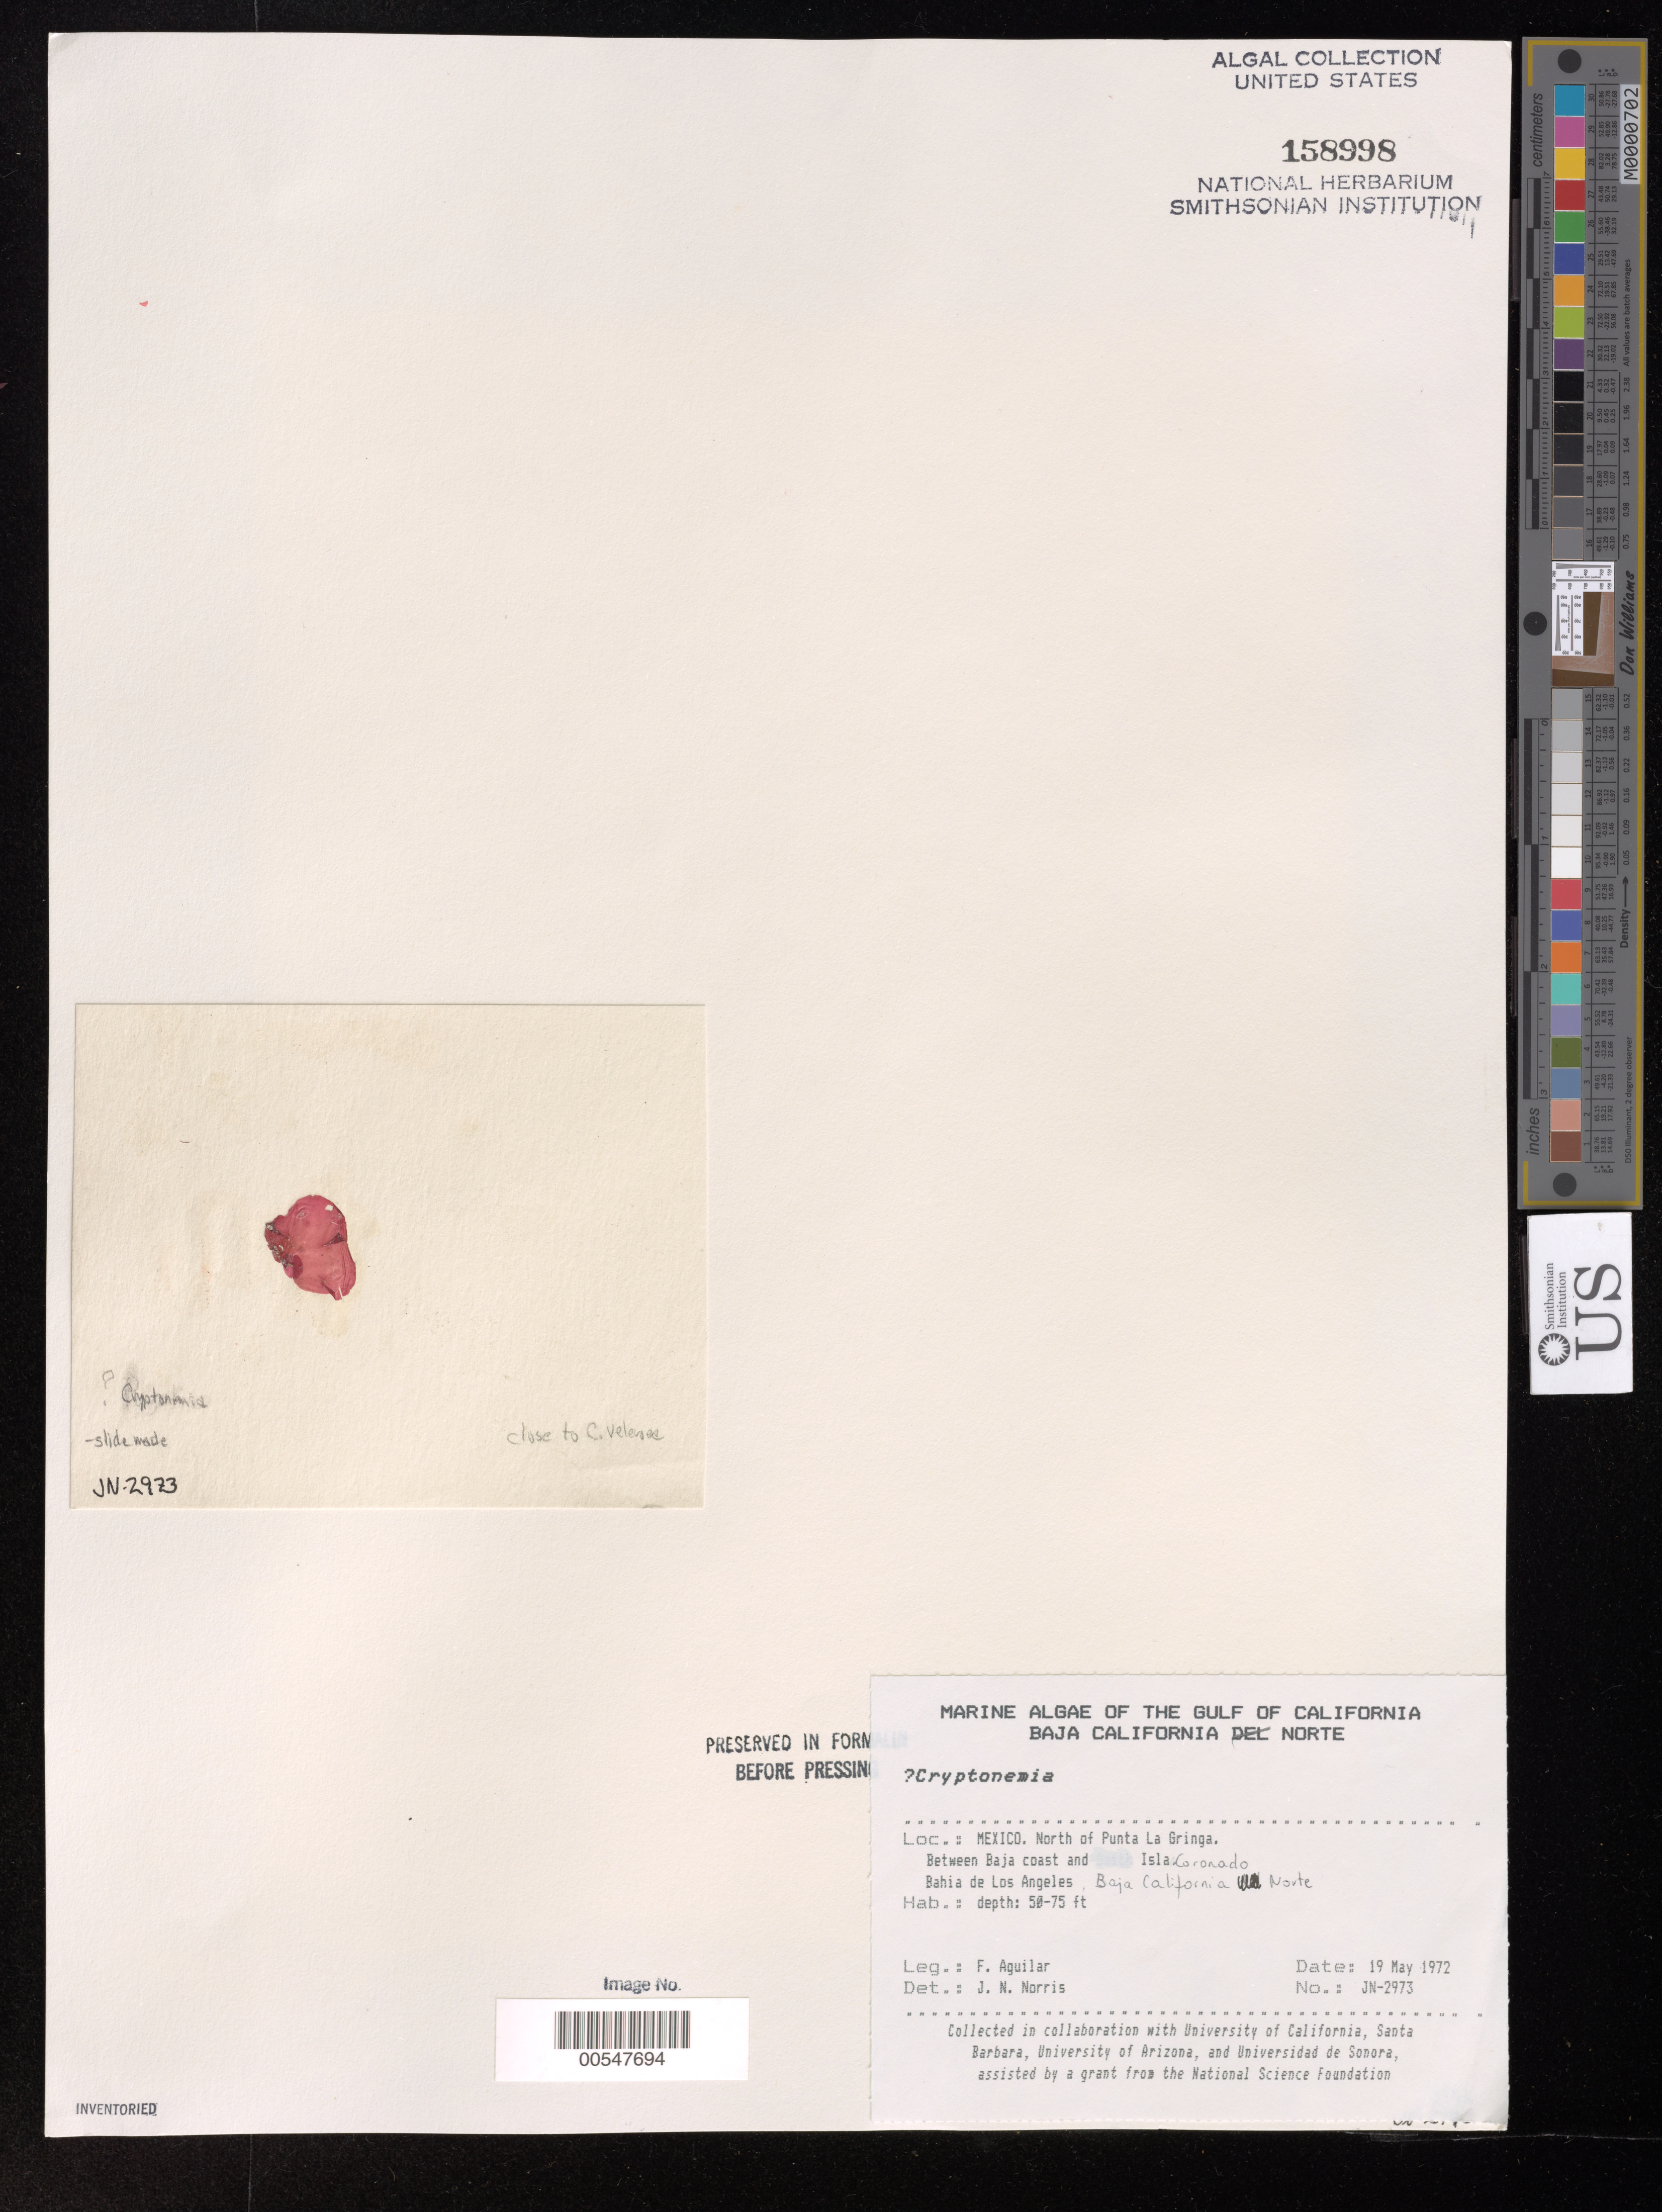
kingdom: Plantae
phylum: Rhodophyta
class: Florideophyceae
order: Halymeniales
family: Halymeniaceae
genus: Cryptonemia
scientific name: Cryptonemia sp.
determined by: Norris, James N.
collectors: F. Aguilar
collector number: JN-2973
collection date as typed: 19 May 1972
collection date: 1972-05-19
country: Mexico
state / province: Baja California Norte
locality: Bahia de los Angeles, north of Punta La Gringa, between Baja coast and Isla Coronado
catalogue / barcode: US 158998